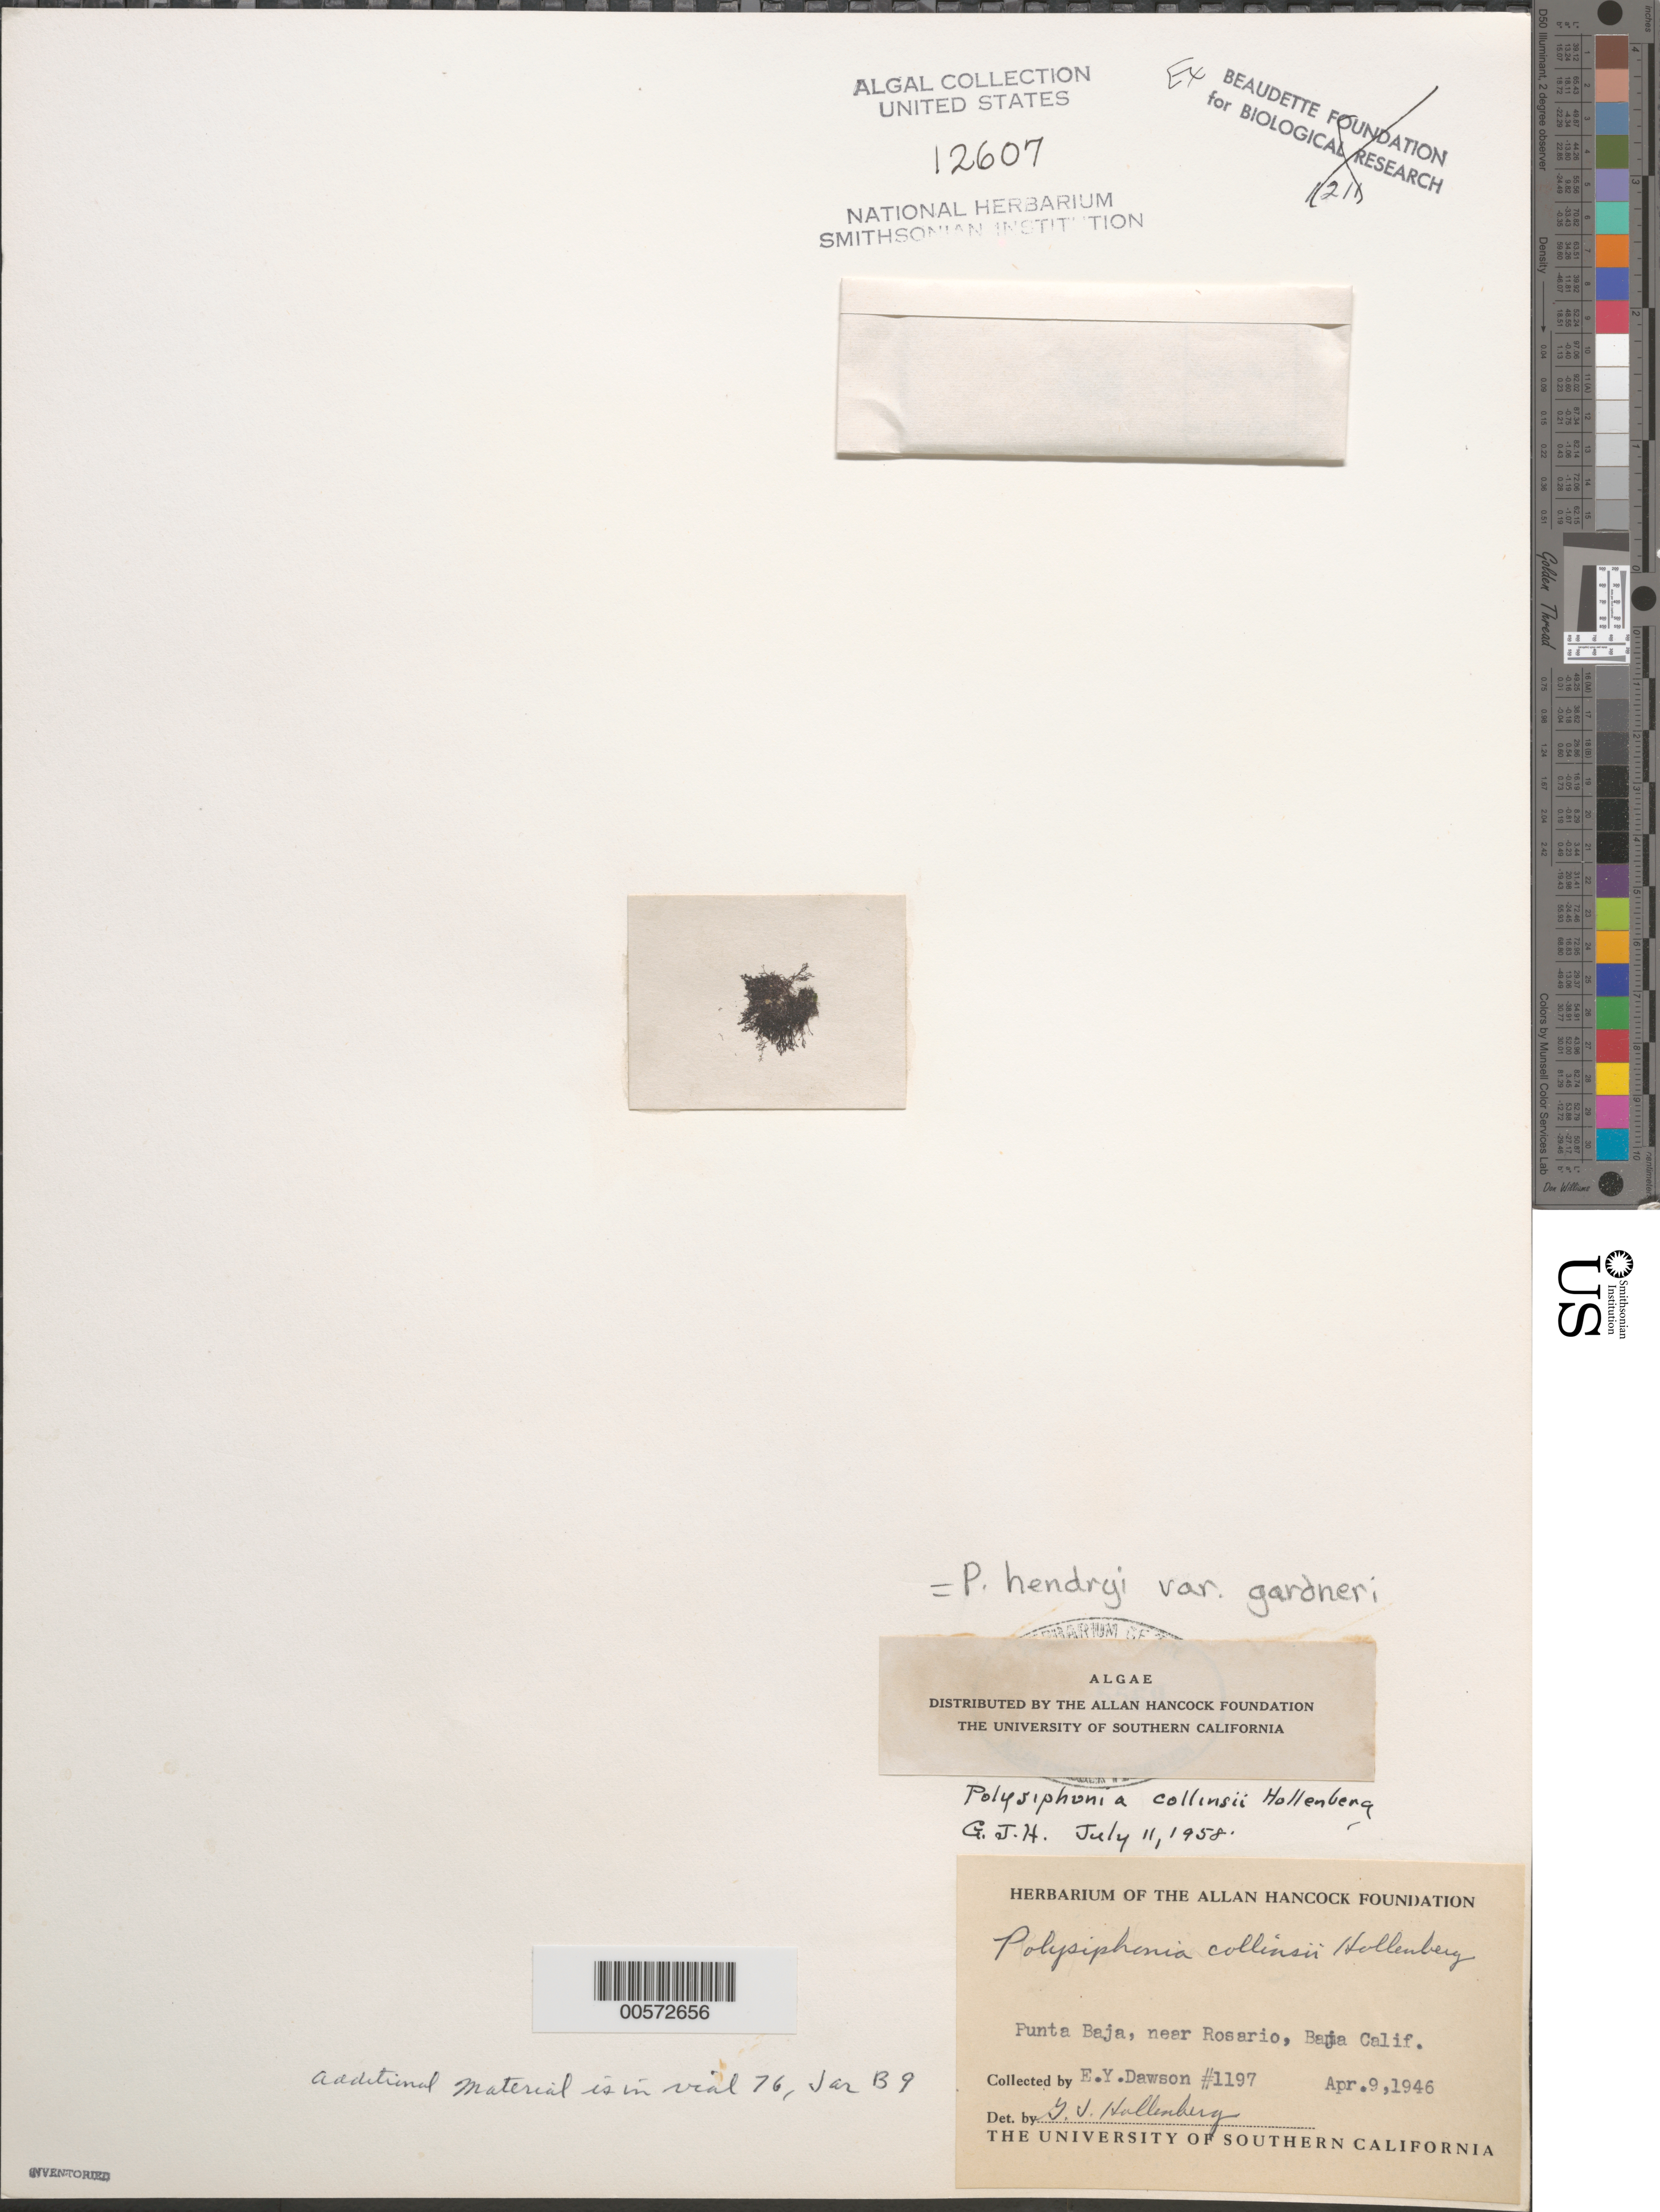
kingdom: Plantae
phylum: Rhodophyta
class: Florideophyceae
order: Ceramiales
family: Rhodomelaceae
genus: Polysiphonia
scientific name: Polysiphonia hendryi var. gardneri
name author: (Kylin) Hollenb.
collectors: E. Y. Dawson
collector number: EYD 1197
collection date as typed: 09 Apr 1946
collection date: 1946-04-09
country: Mexico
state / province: Baja California Norte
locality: Punta Baja, near Rosario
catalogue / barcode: US 12607